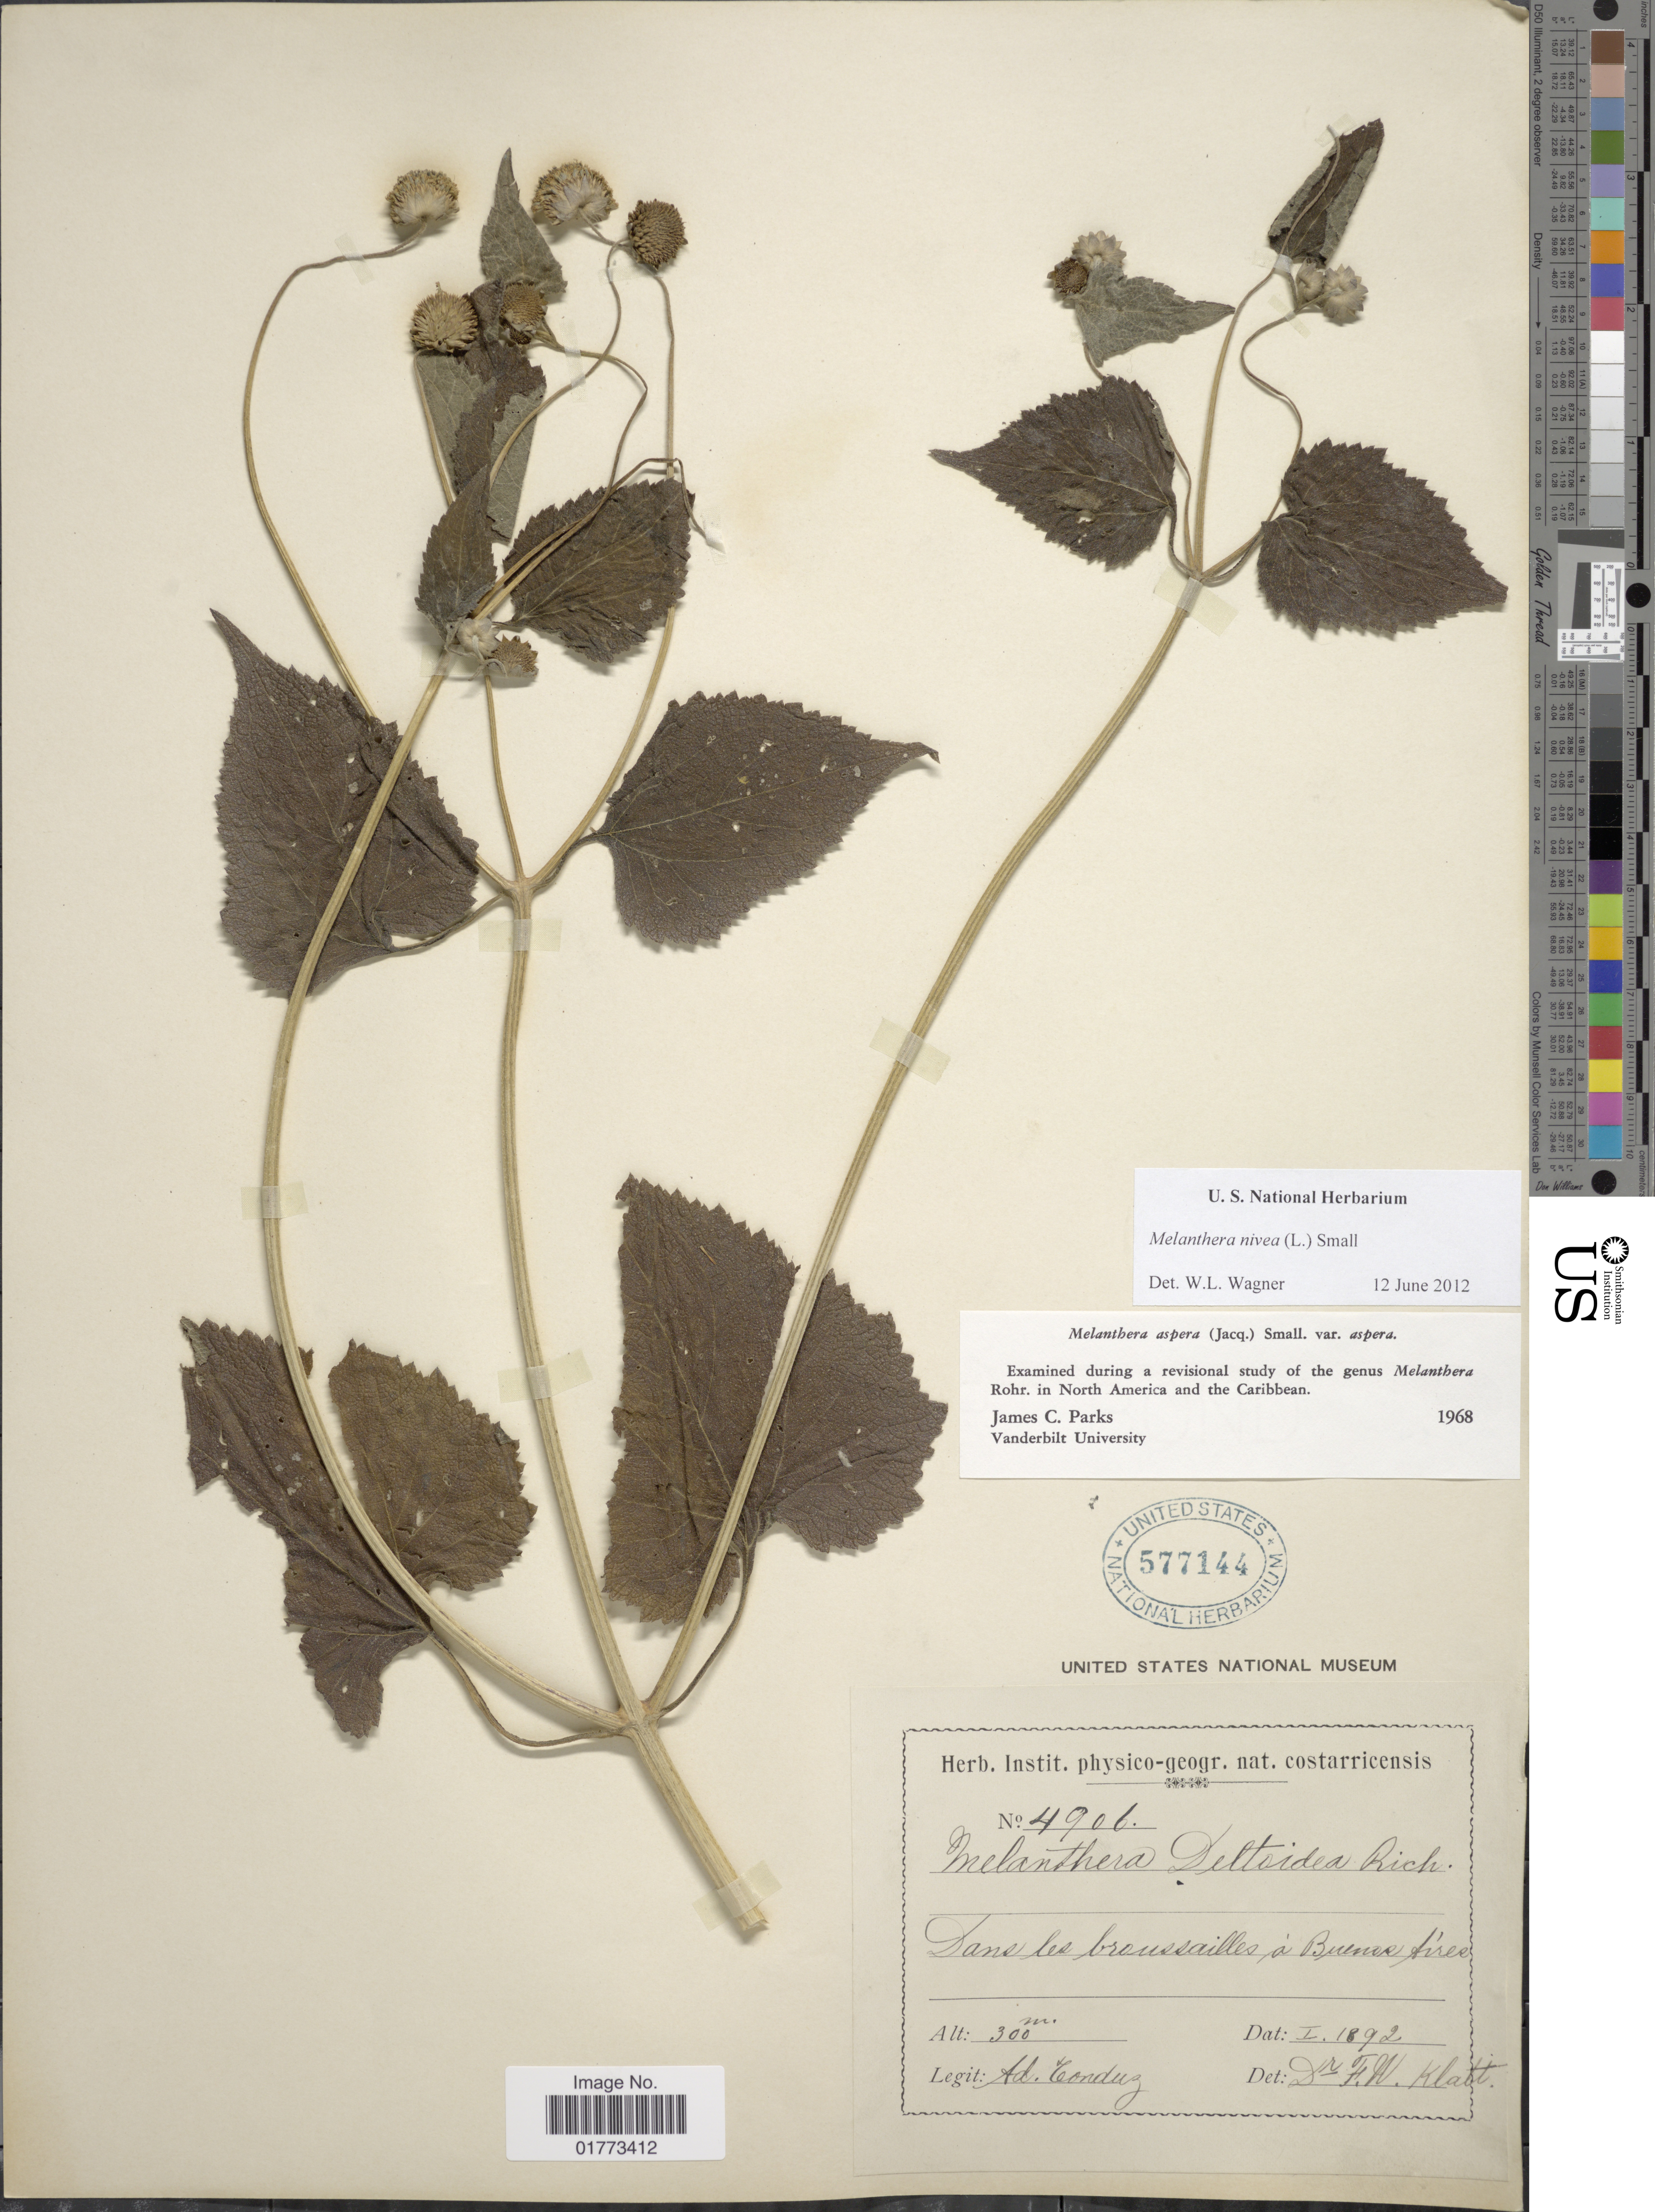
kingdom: Plantae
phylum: Tracheophyta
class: Magnoliopsida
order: Asterales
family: Asteraceae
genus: Melanthera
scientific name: Melanthera nivea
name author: (L.) Small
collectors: A. Tonduz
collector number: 4906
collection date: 1892-01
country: Costa Rica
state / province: Puntarenas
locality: Dans les broussailles á Buenos Aires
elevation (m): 300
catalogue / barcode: US 577144